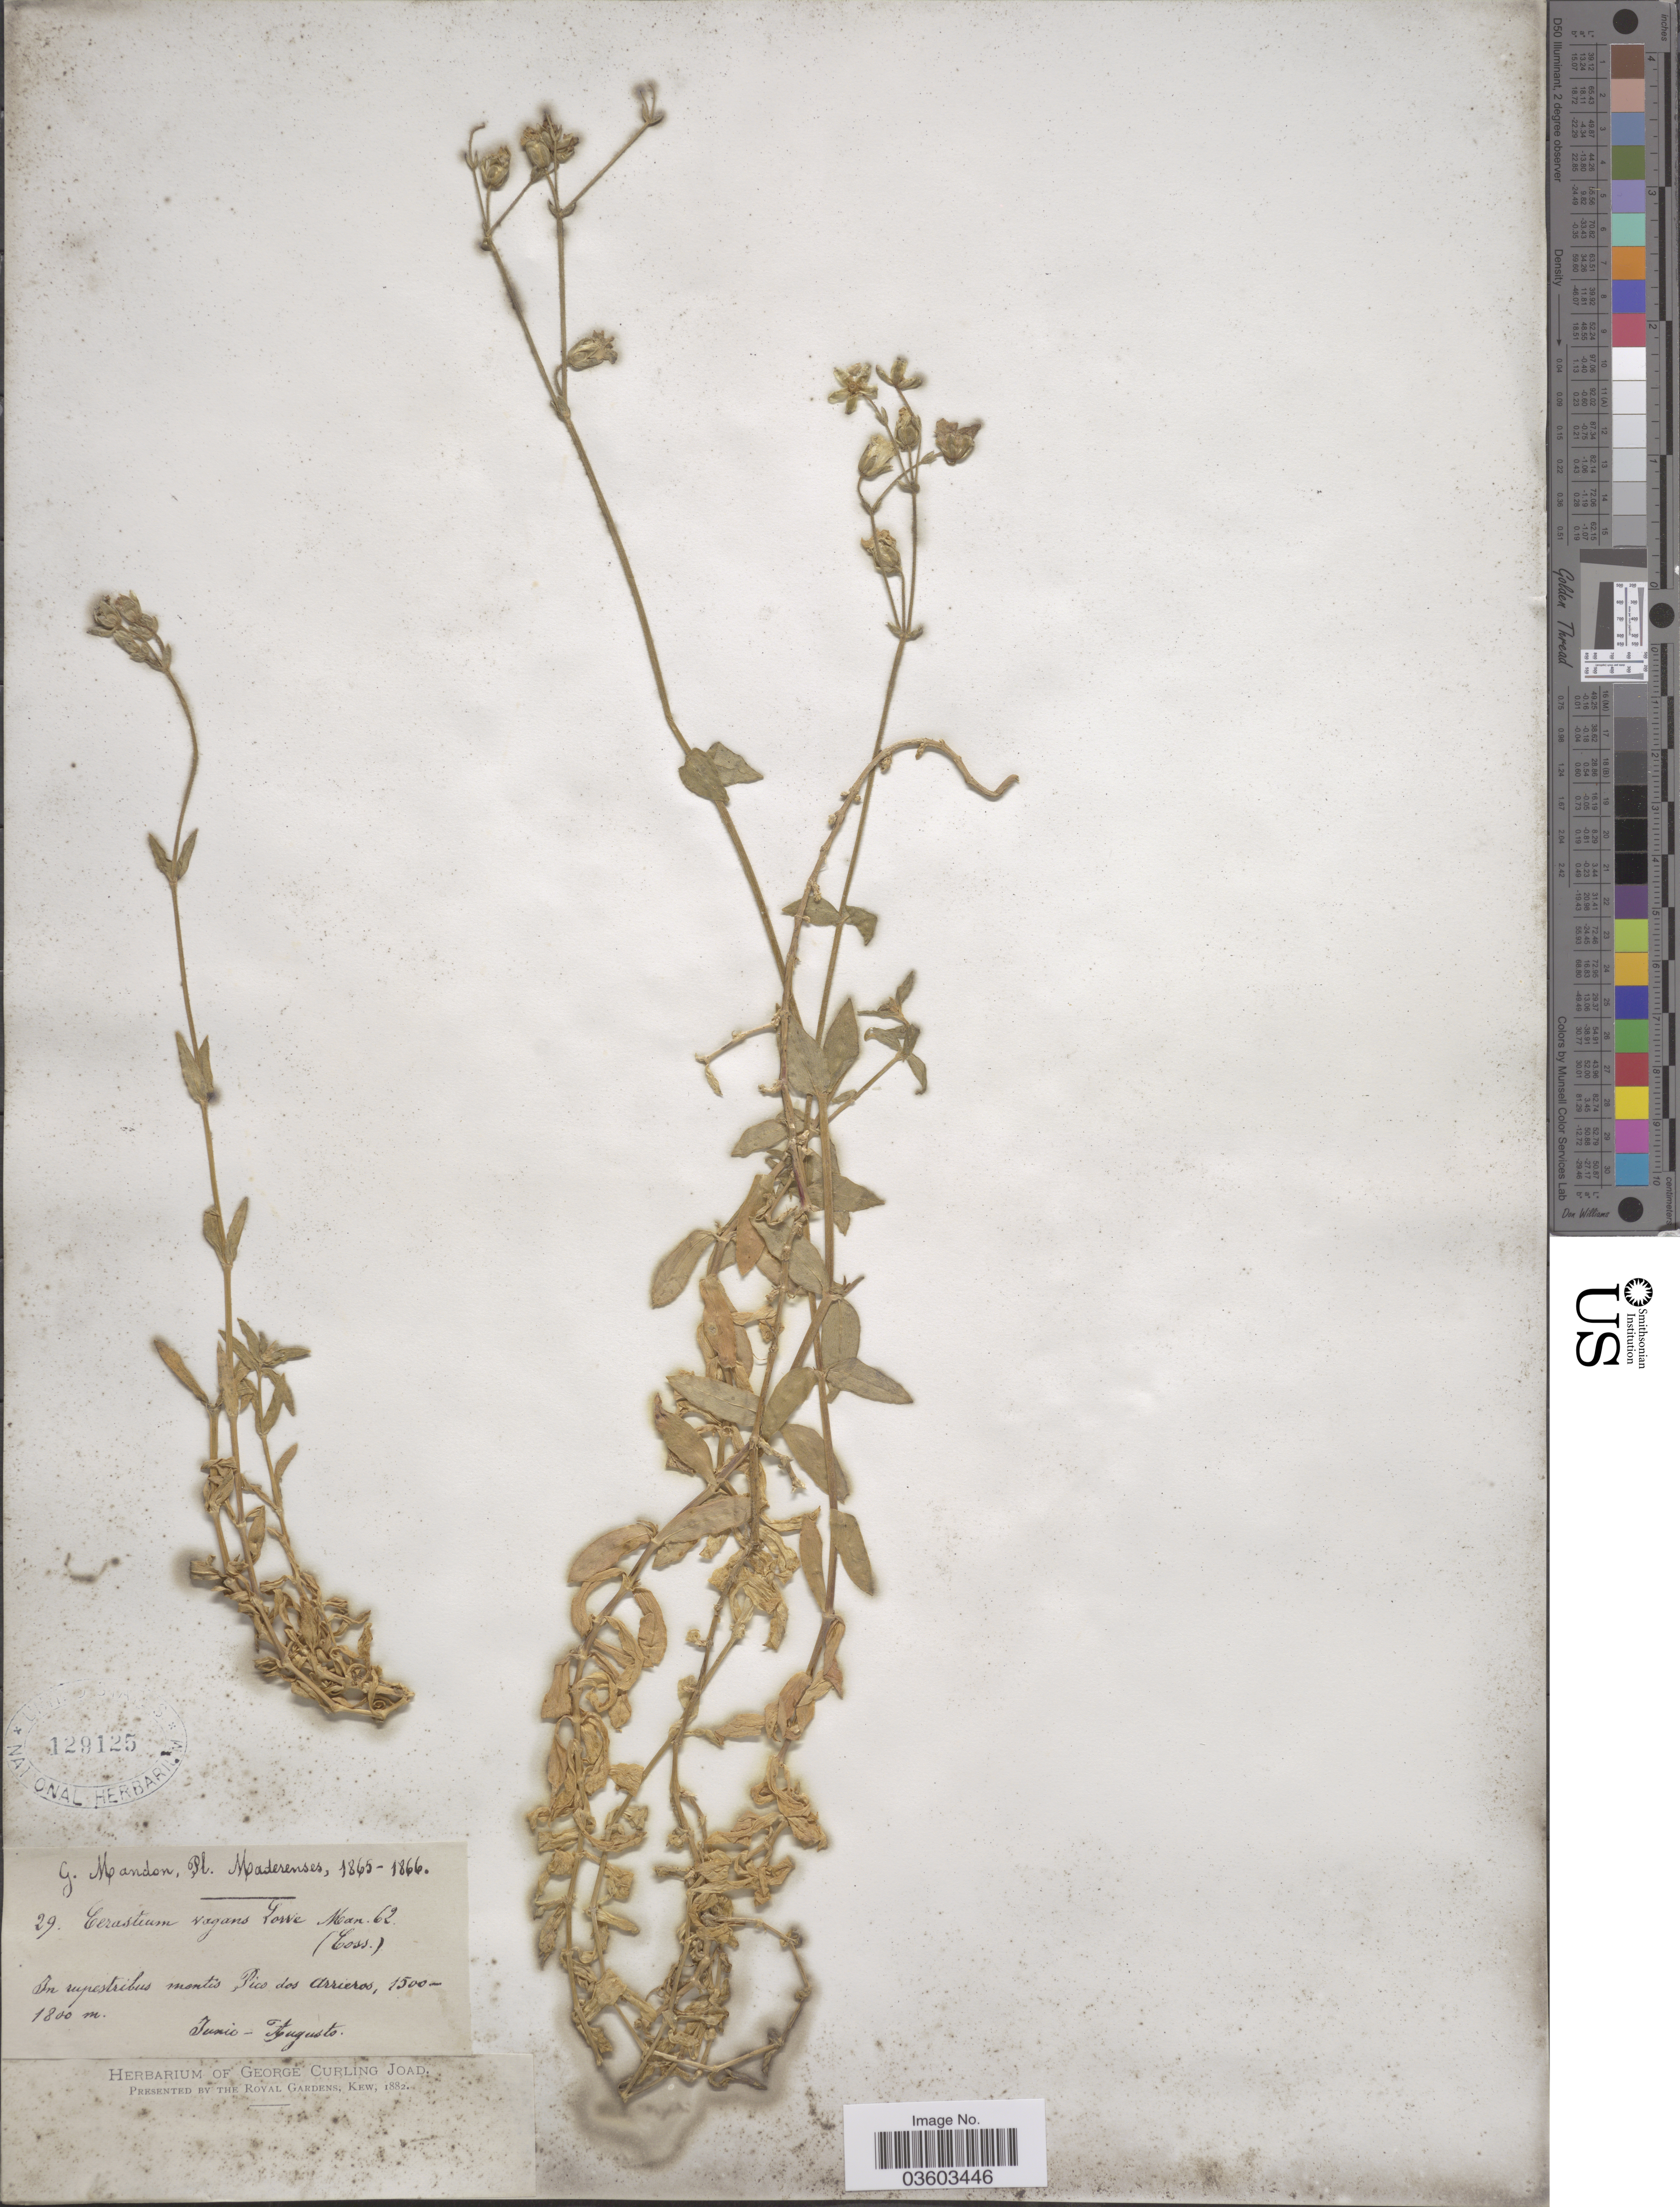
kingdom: Plantae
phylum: Tracheophyta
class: Magnoliopsida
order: Caryophyllales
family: Caryophyllaceae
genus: Cerastium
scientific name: Cerastium vagans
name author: Lowe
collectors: G. Mandon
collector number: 29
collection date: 1865-06/1866-08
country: Portugal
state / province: Madeira (Aut. Reg.)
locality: Maderenses. In rupestribus montis Pico des Arrieros.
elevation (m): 1500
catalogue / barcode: US 129125